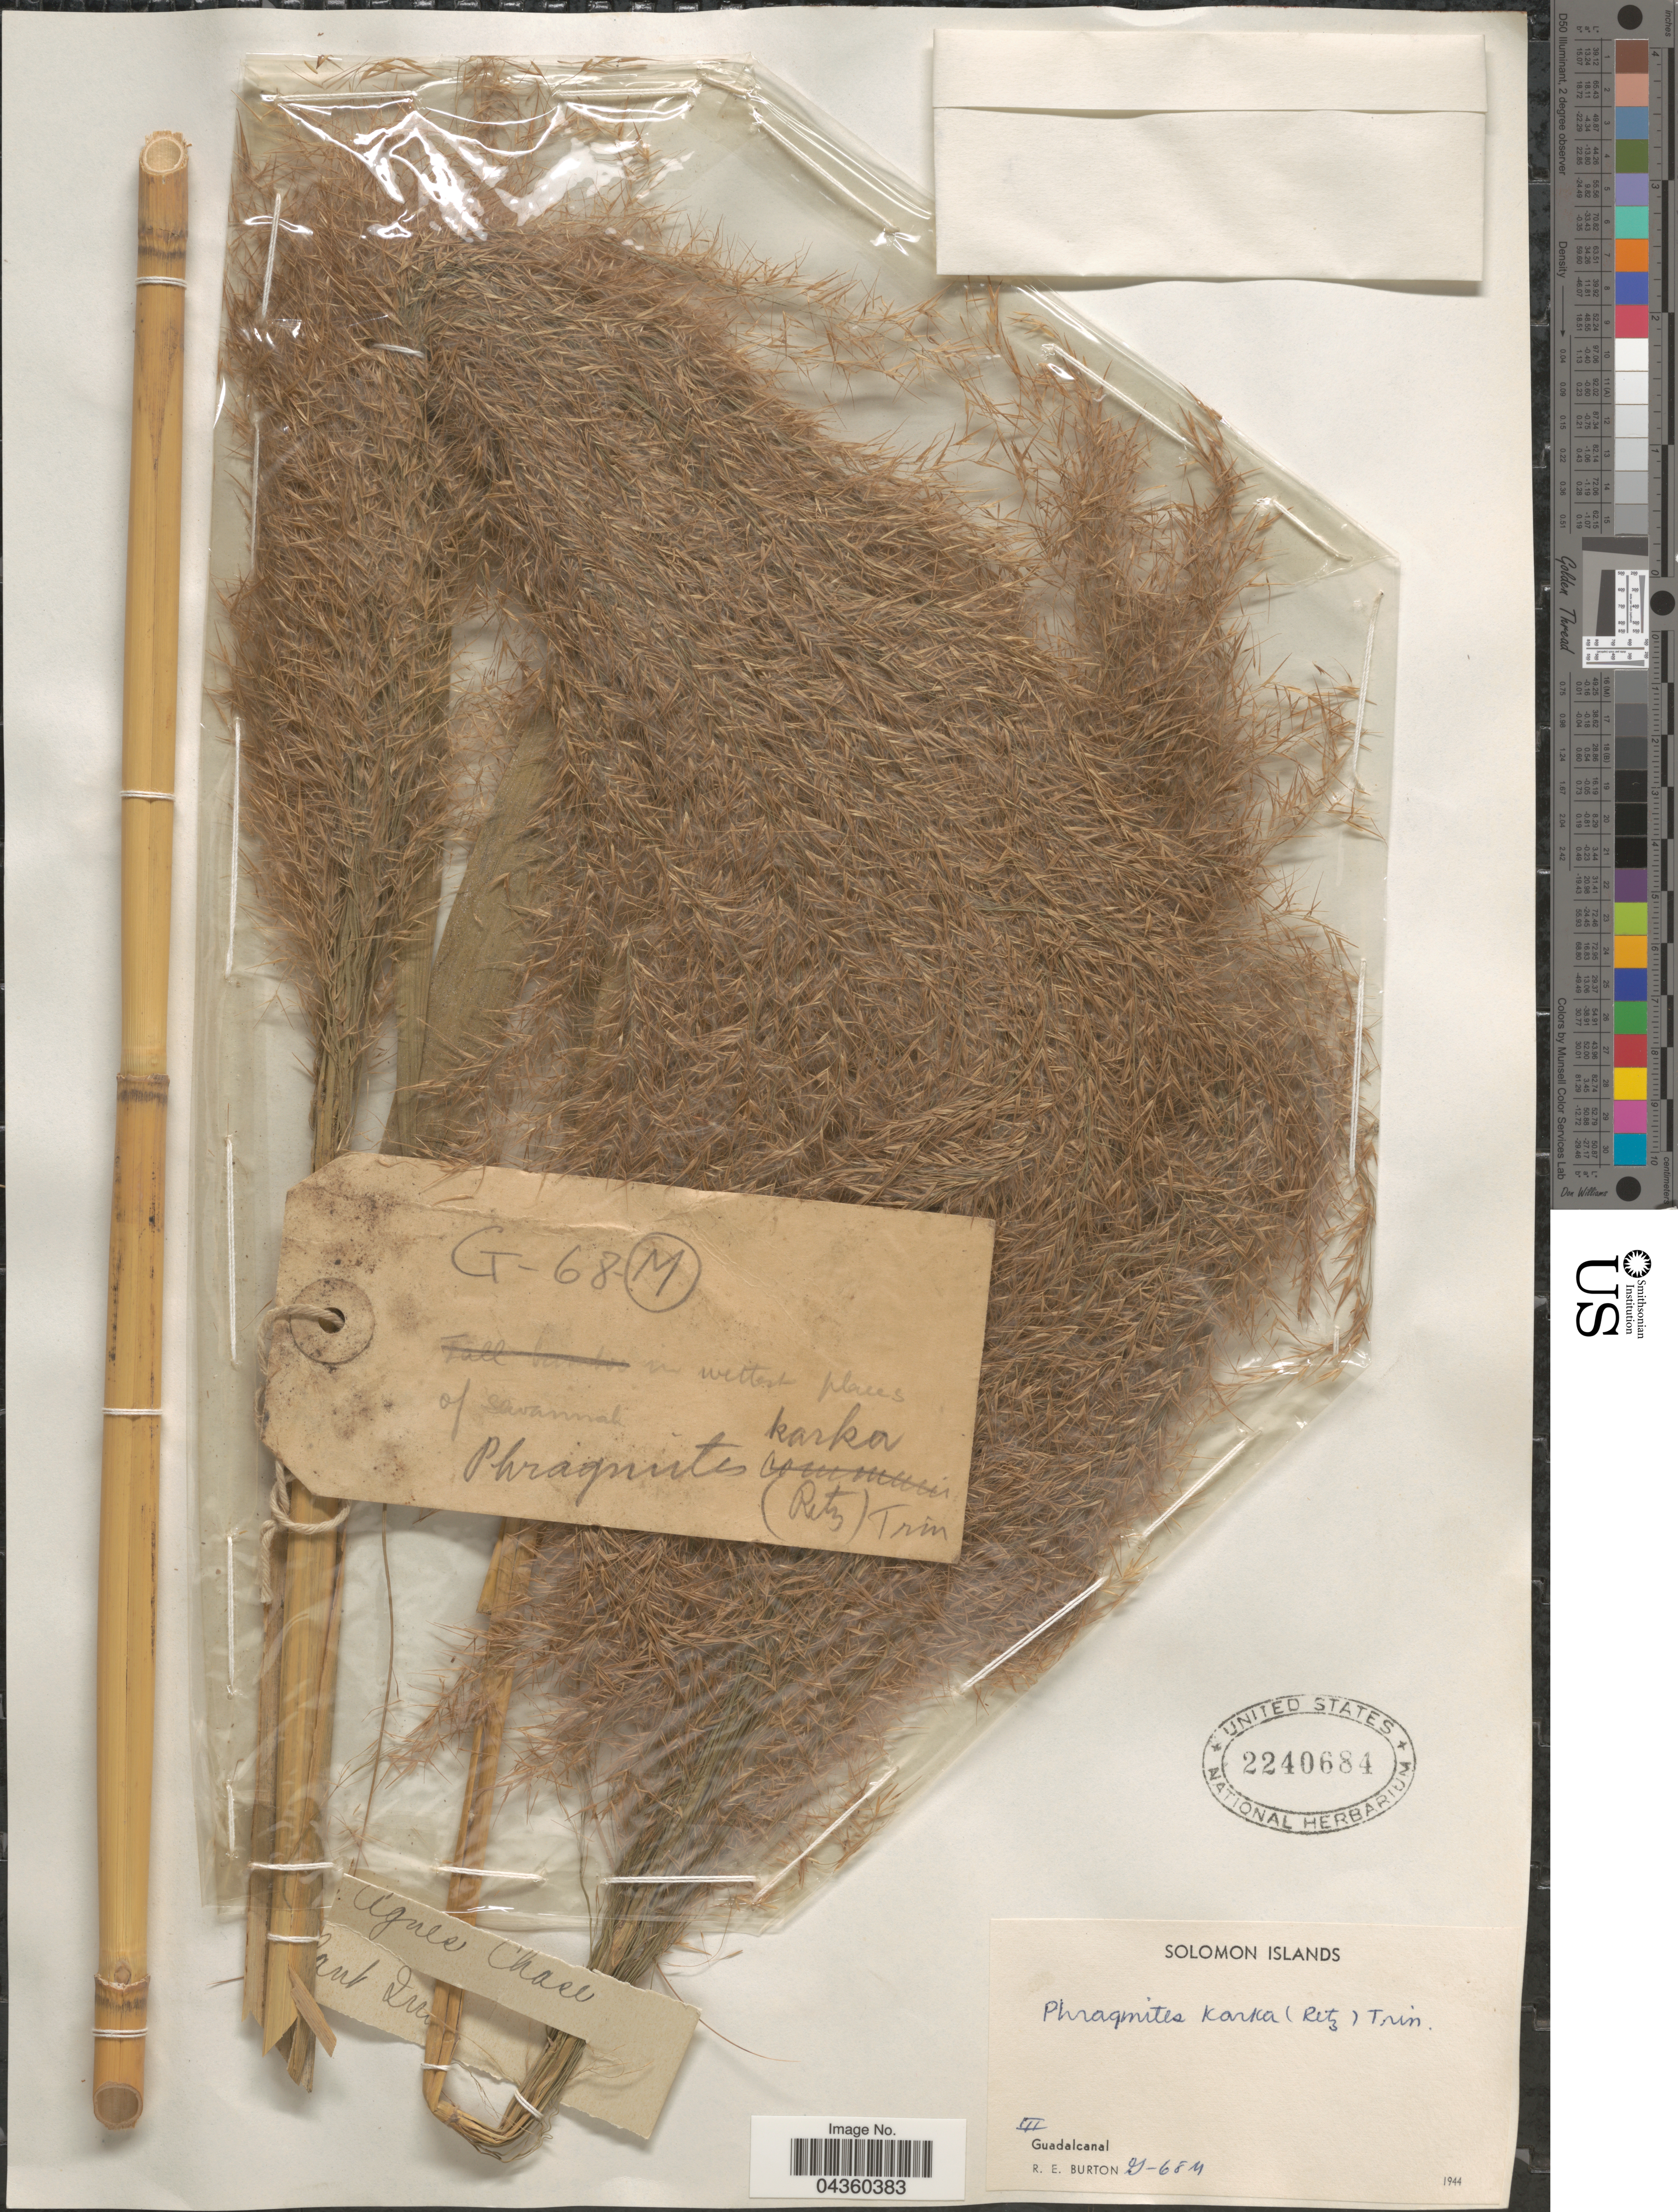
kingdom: Plantae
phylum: Tracheophyta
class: Liliopsida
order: Poales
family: Poaceae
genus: Phragmites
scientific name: Phragmites karka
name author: (Retz.) Trin. ex Steud.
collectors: R. Burton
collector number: G-68-M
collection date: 1944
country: Solomon Islands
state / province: Solomon Islands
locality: Guadalcanal.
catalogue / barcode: US 2240684